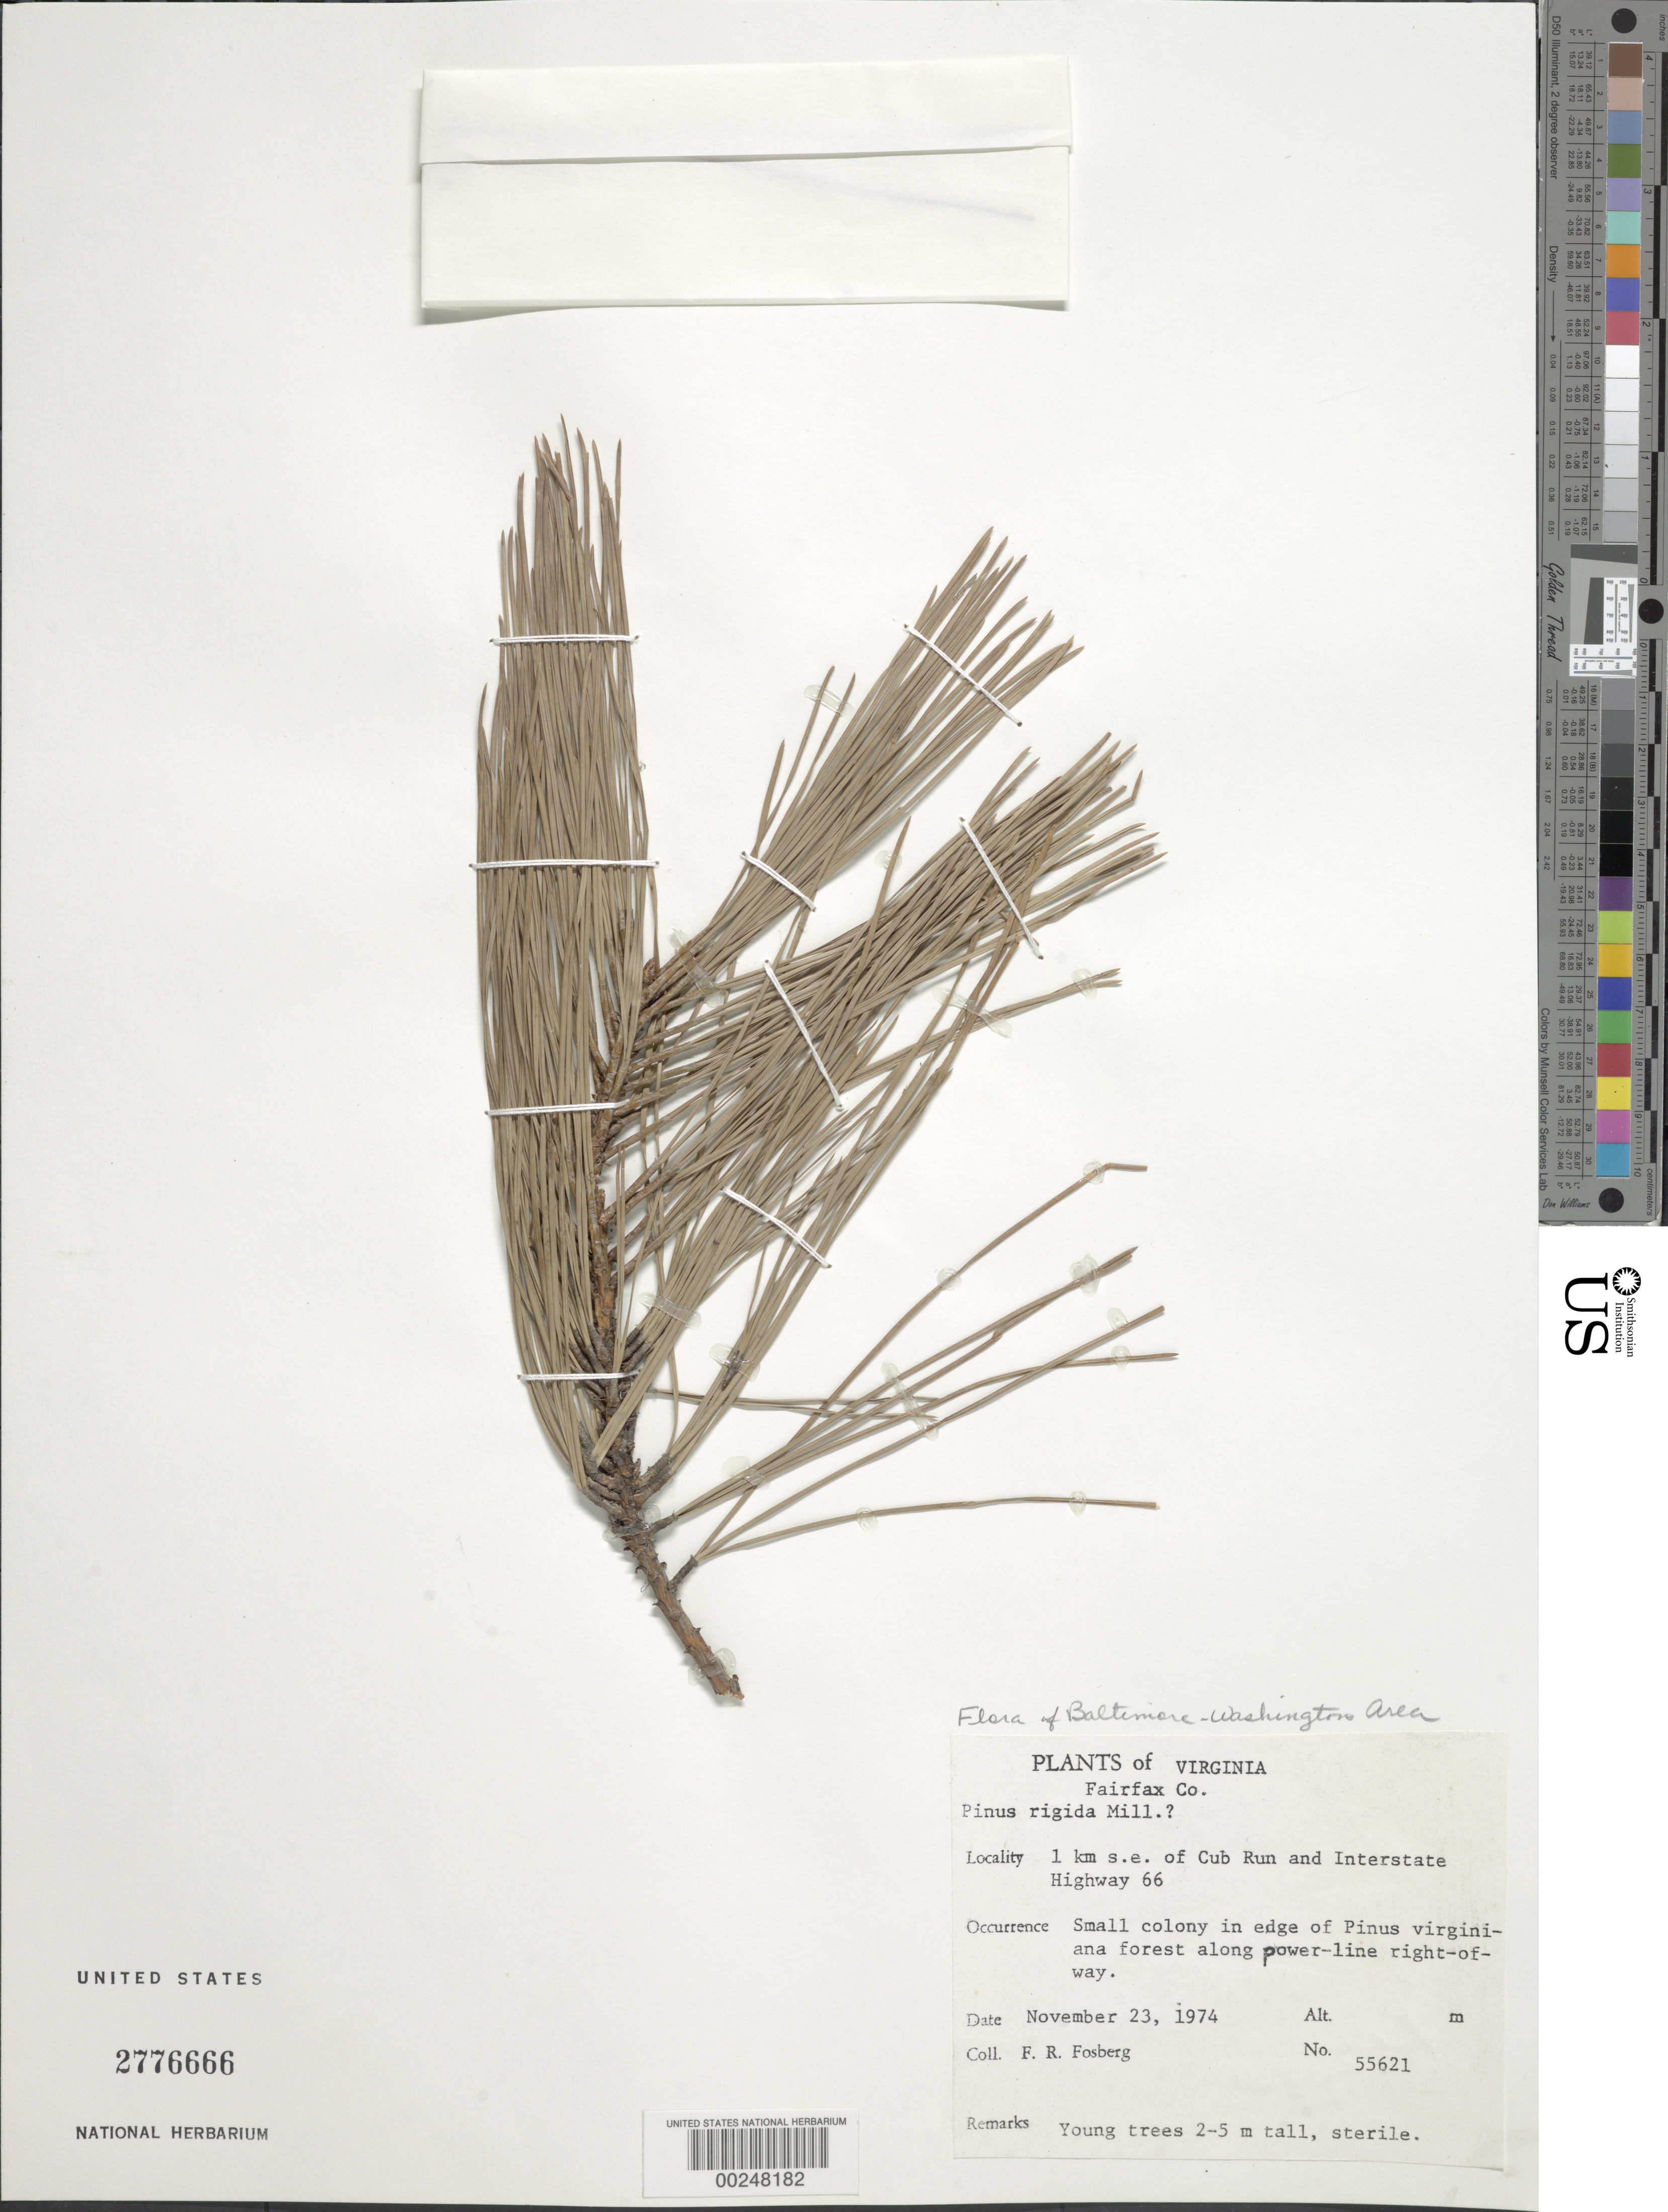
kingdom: Plantae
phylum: Tracheophyta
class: Pinopsida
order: Pinales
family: Pinaceae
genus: Pinus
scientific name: Pinus rigida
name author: Mill.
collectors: F. R. Fosberg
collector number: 55621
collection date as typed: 23 Nov 1974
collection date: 1974-11-23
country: United States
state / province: Virginia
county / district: Fairfax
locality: Southeast of Cub Run and Highway 66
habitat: In edge of Pinus virginiana forest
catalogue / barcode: US 2776666